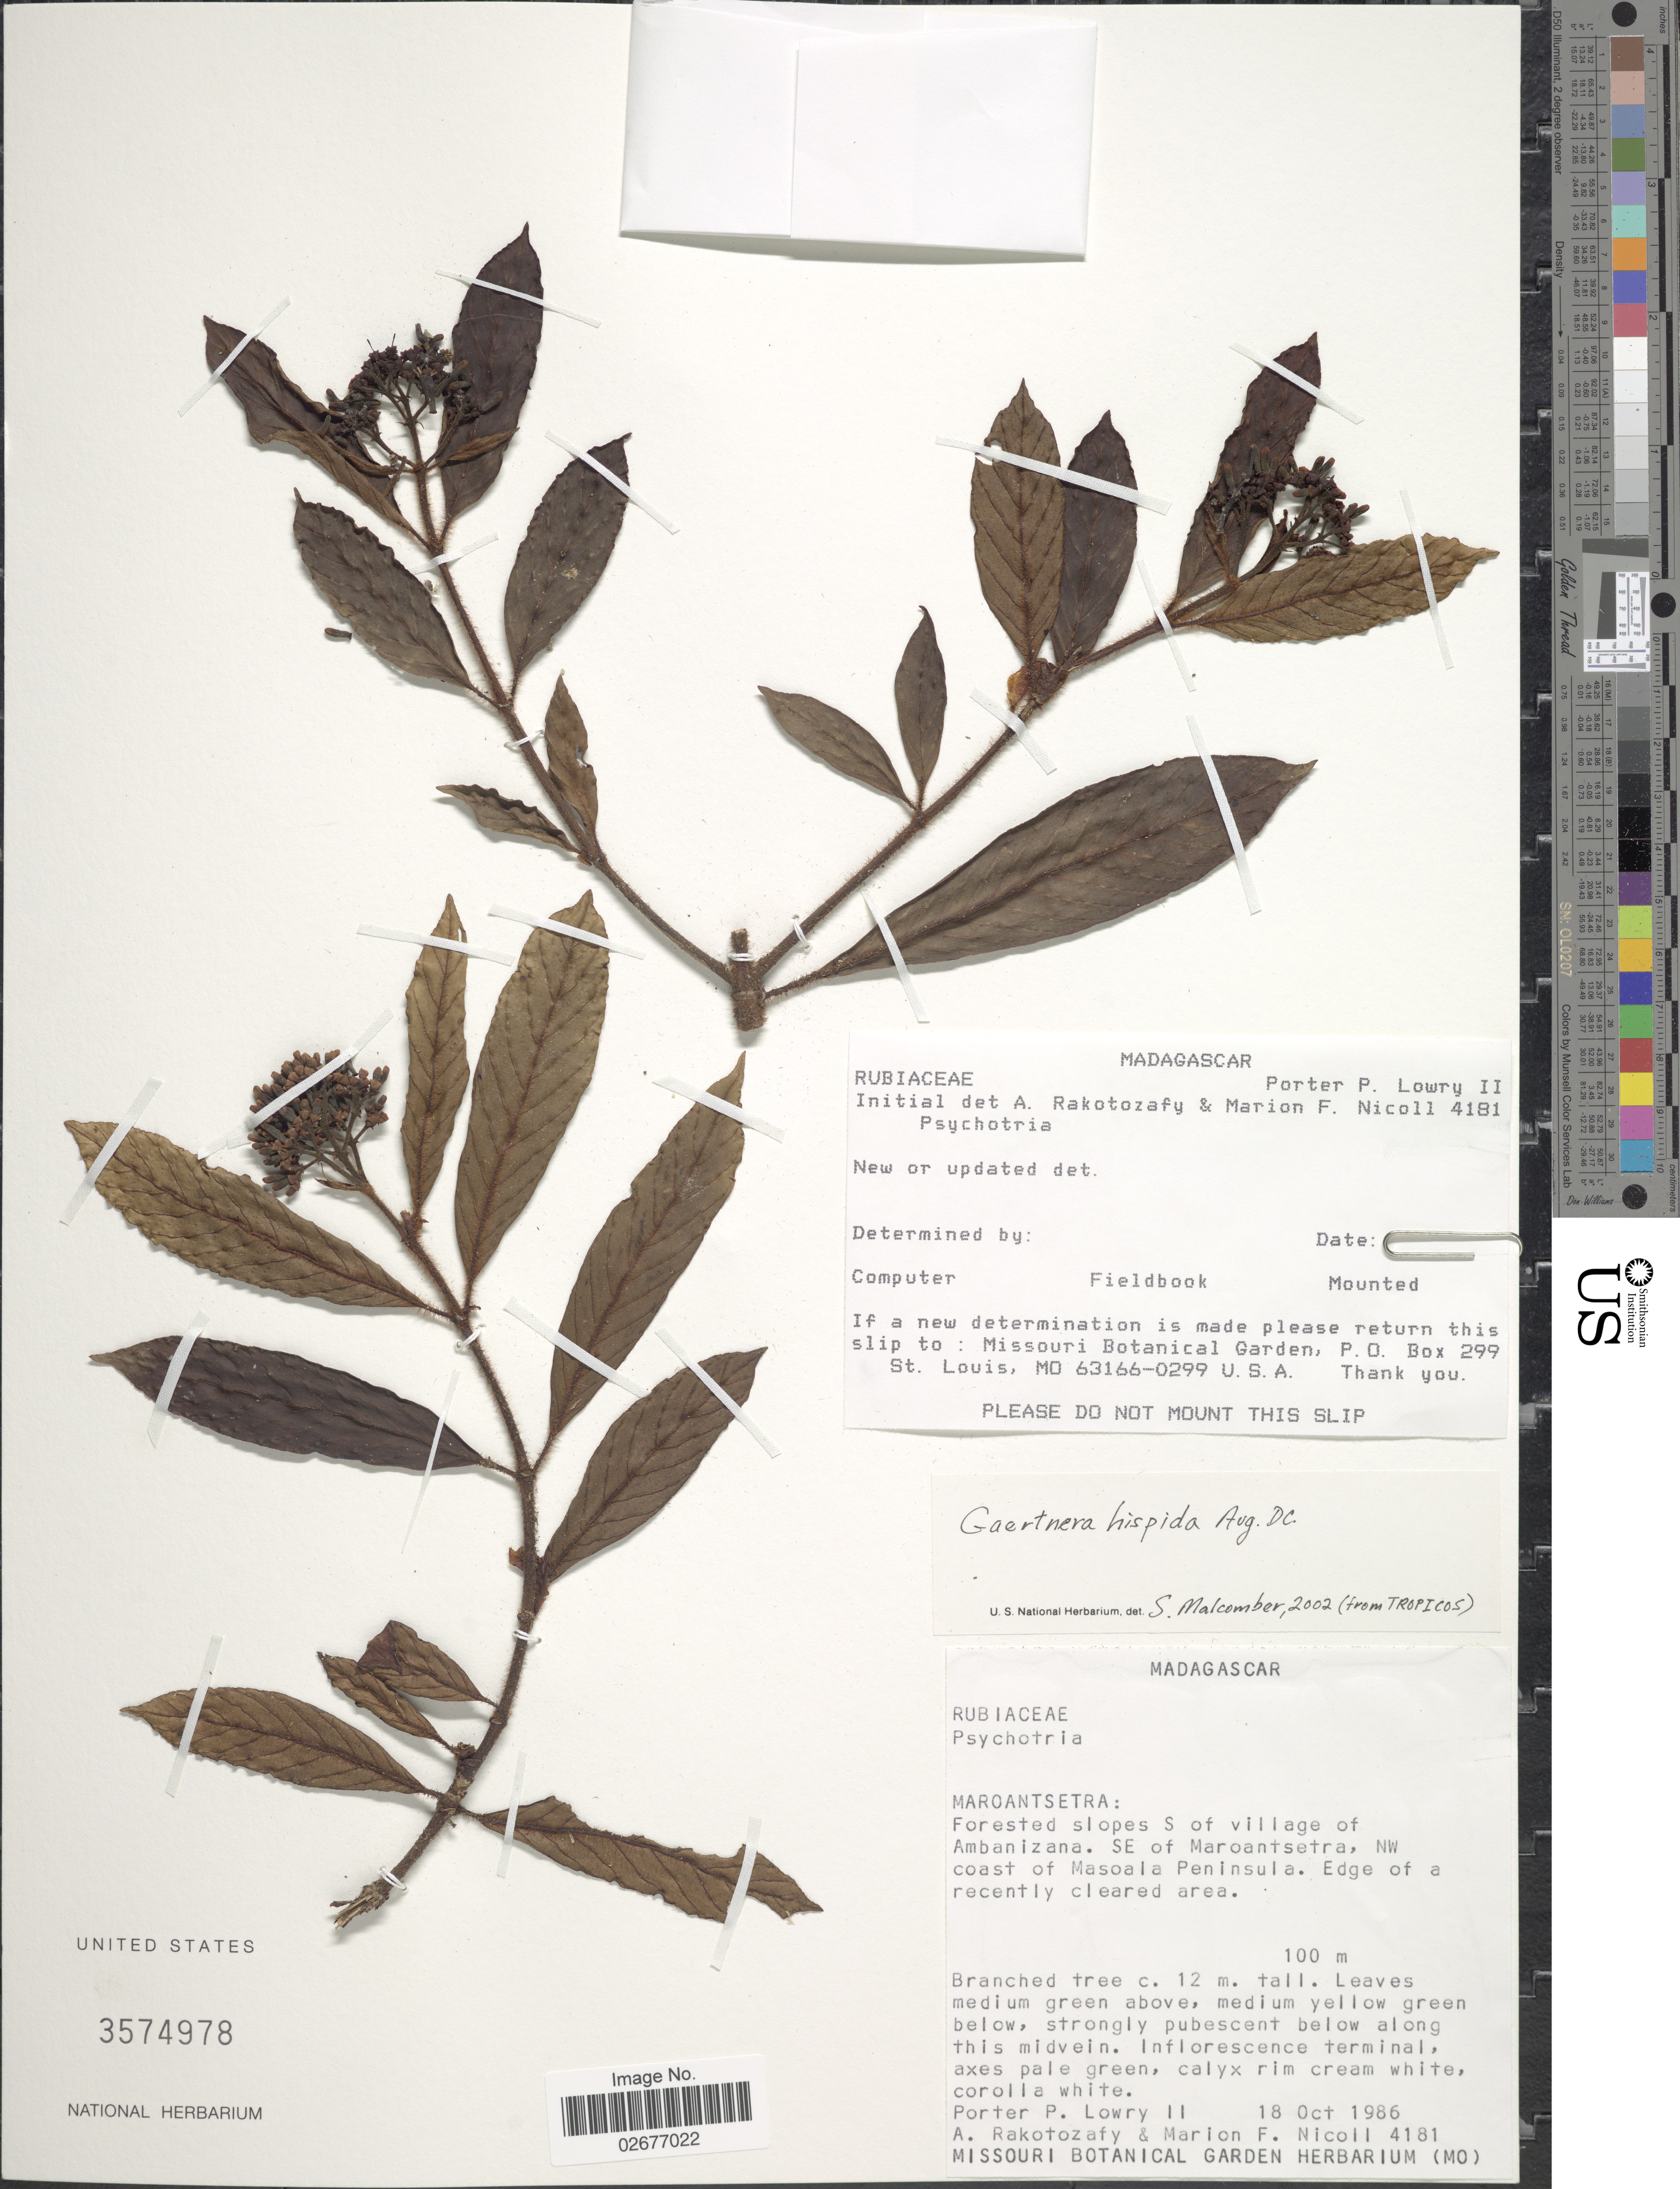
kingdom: Plantae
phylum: Tracheophyta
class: Magnoliopsida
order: Gentianales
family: Rubiaceae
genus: Gaertnera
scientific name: Gaertnera hispida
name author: Aug. DC.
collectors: P. P. Lowry, A. Rakotozafy & M. F. Nicoll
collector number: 4181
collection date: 1986-10-18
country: Madagascar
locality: Maroantsetra: Forested slopes S of village of Ambanizana, SE of Moraontsetra, NW coast of Masoala Peninsula, Edge of a recently cleared area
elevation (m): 100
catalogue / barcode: US 3574978